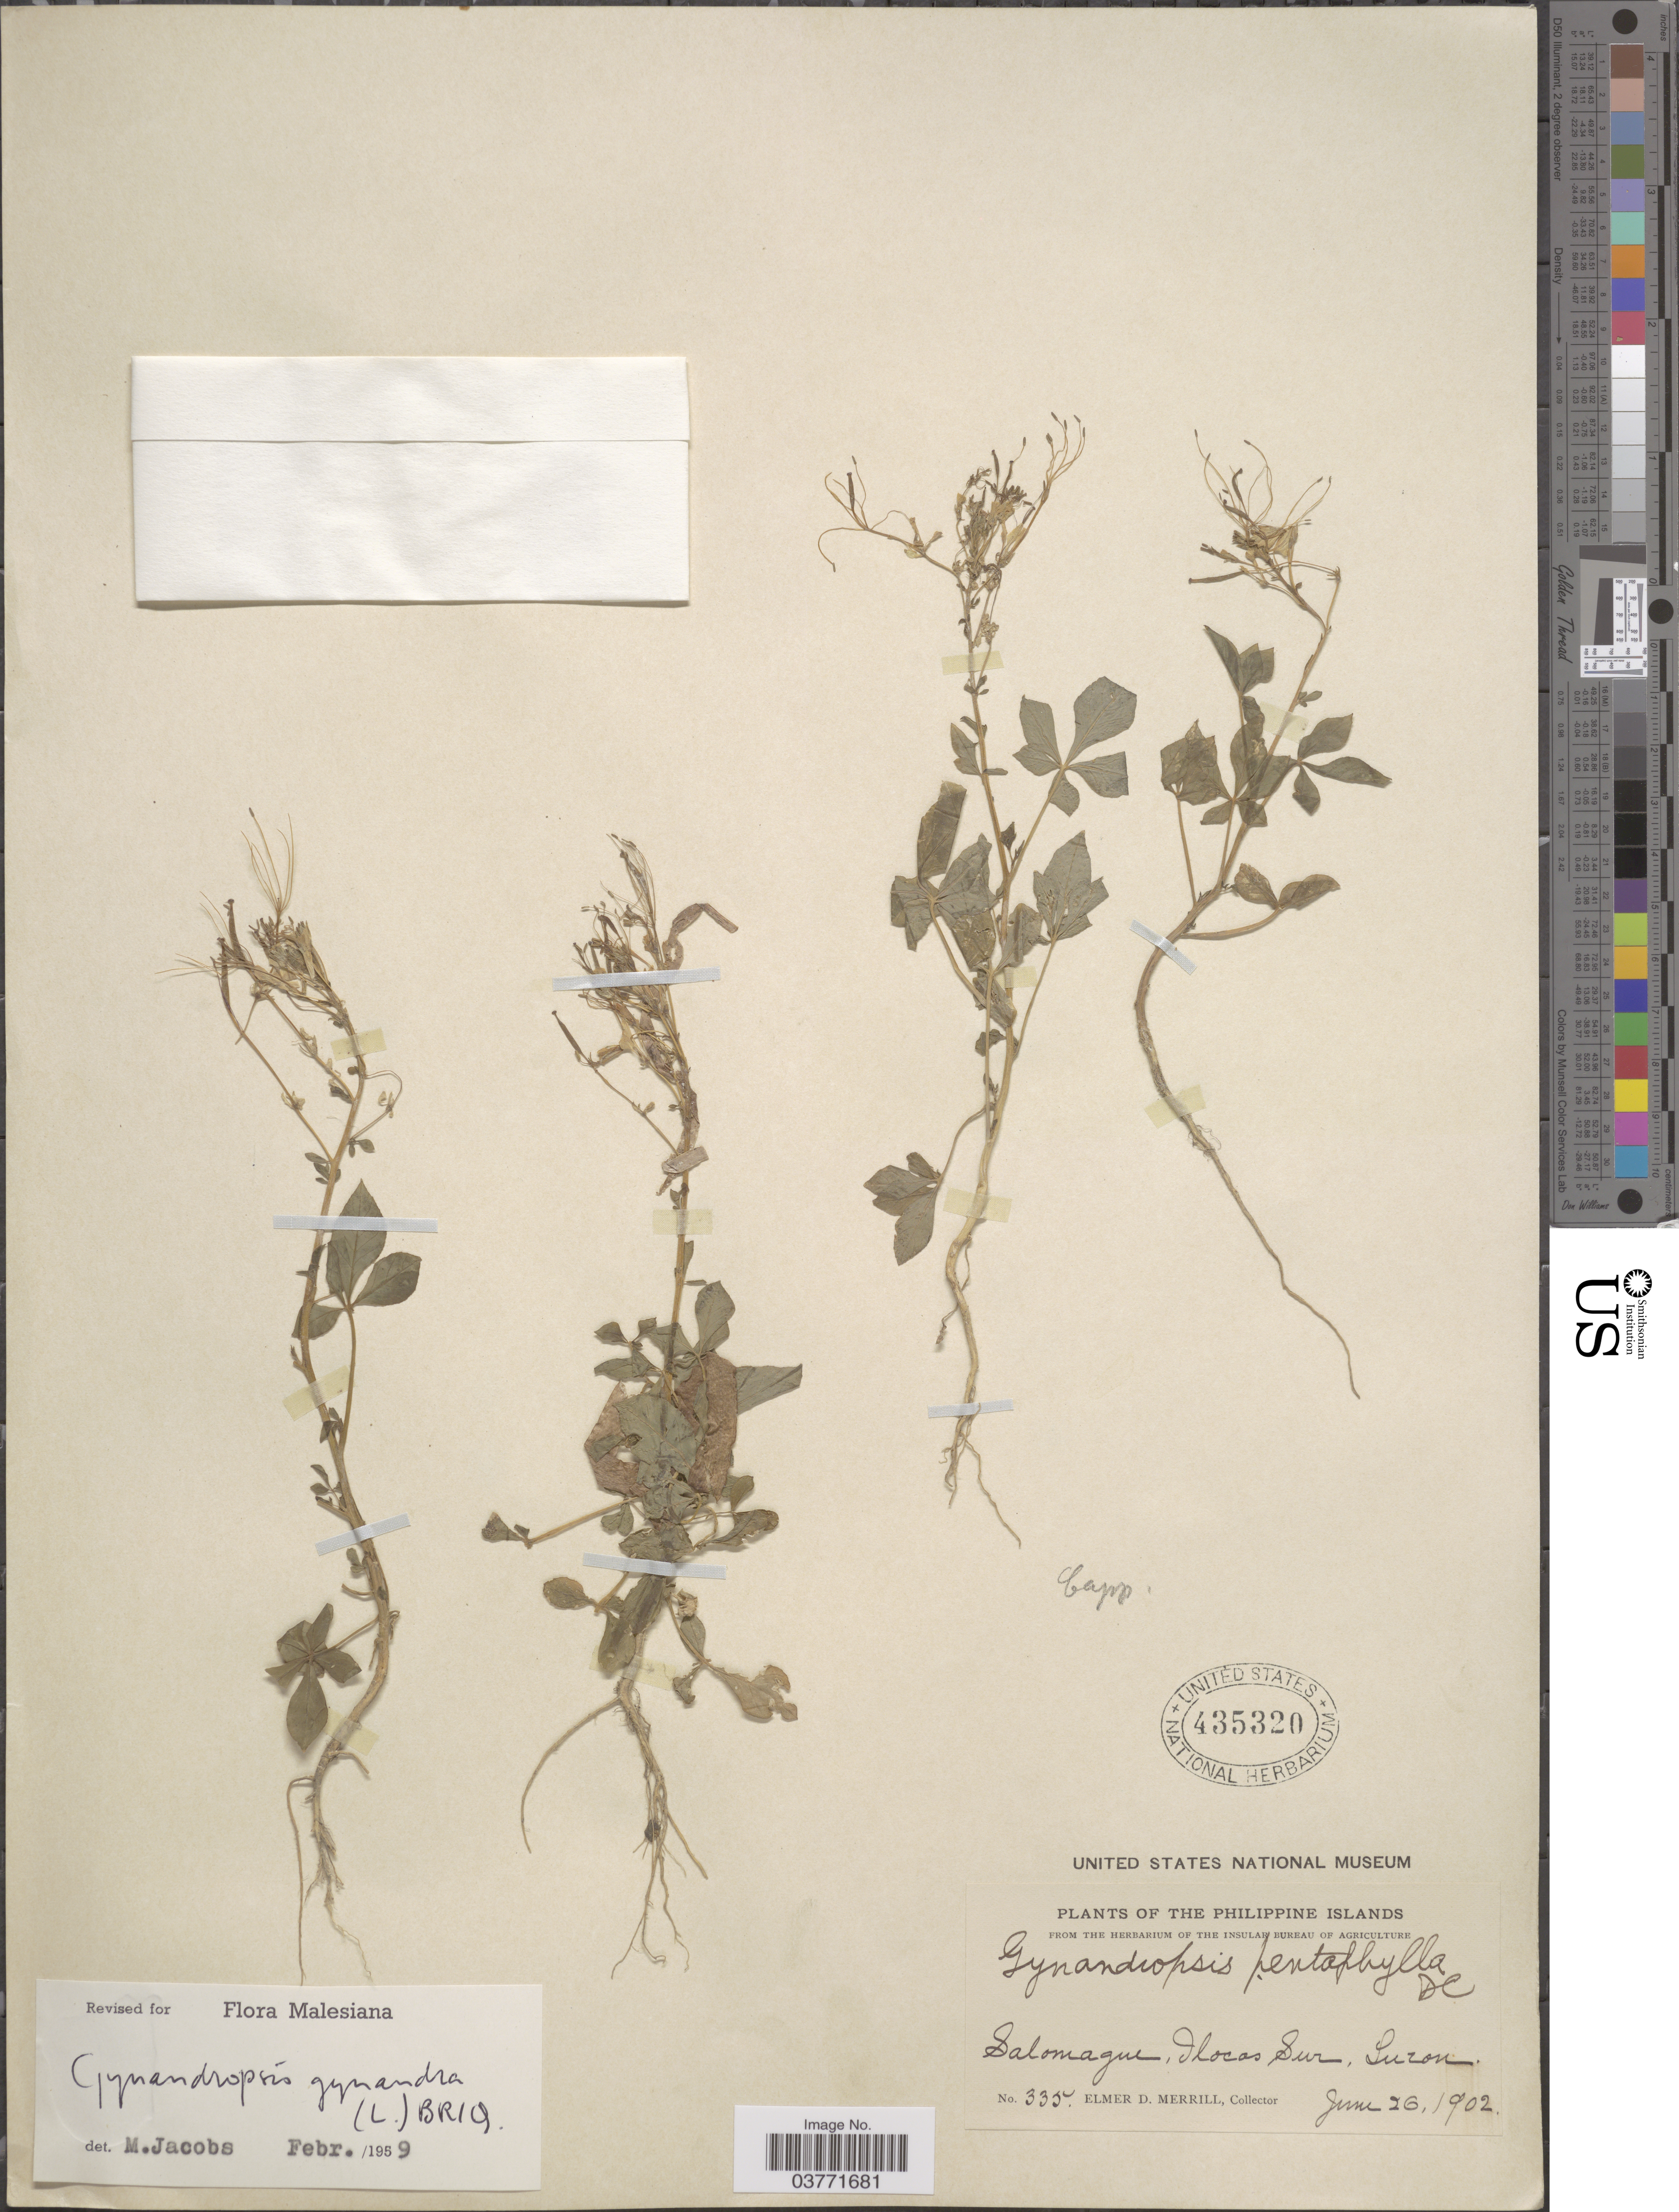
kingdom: Plantae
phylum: Tracheophyta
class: Magnoliopsida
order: Brassicales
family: Cleomaceae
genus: Gynandropsis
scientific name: Gynandropsis gynandra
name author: (L.) Briq.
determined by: Jacobs, M.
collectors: E. D. Merrill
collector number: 335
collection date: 1902-06-26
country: Philippines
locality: The Philippine Islands. Salomague, Ilocas Sur, Luzon.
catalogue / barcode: US 435320